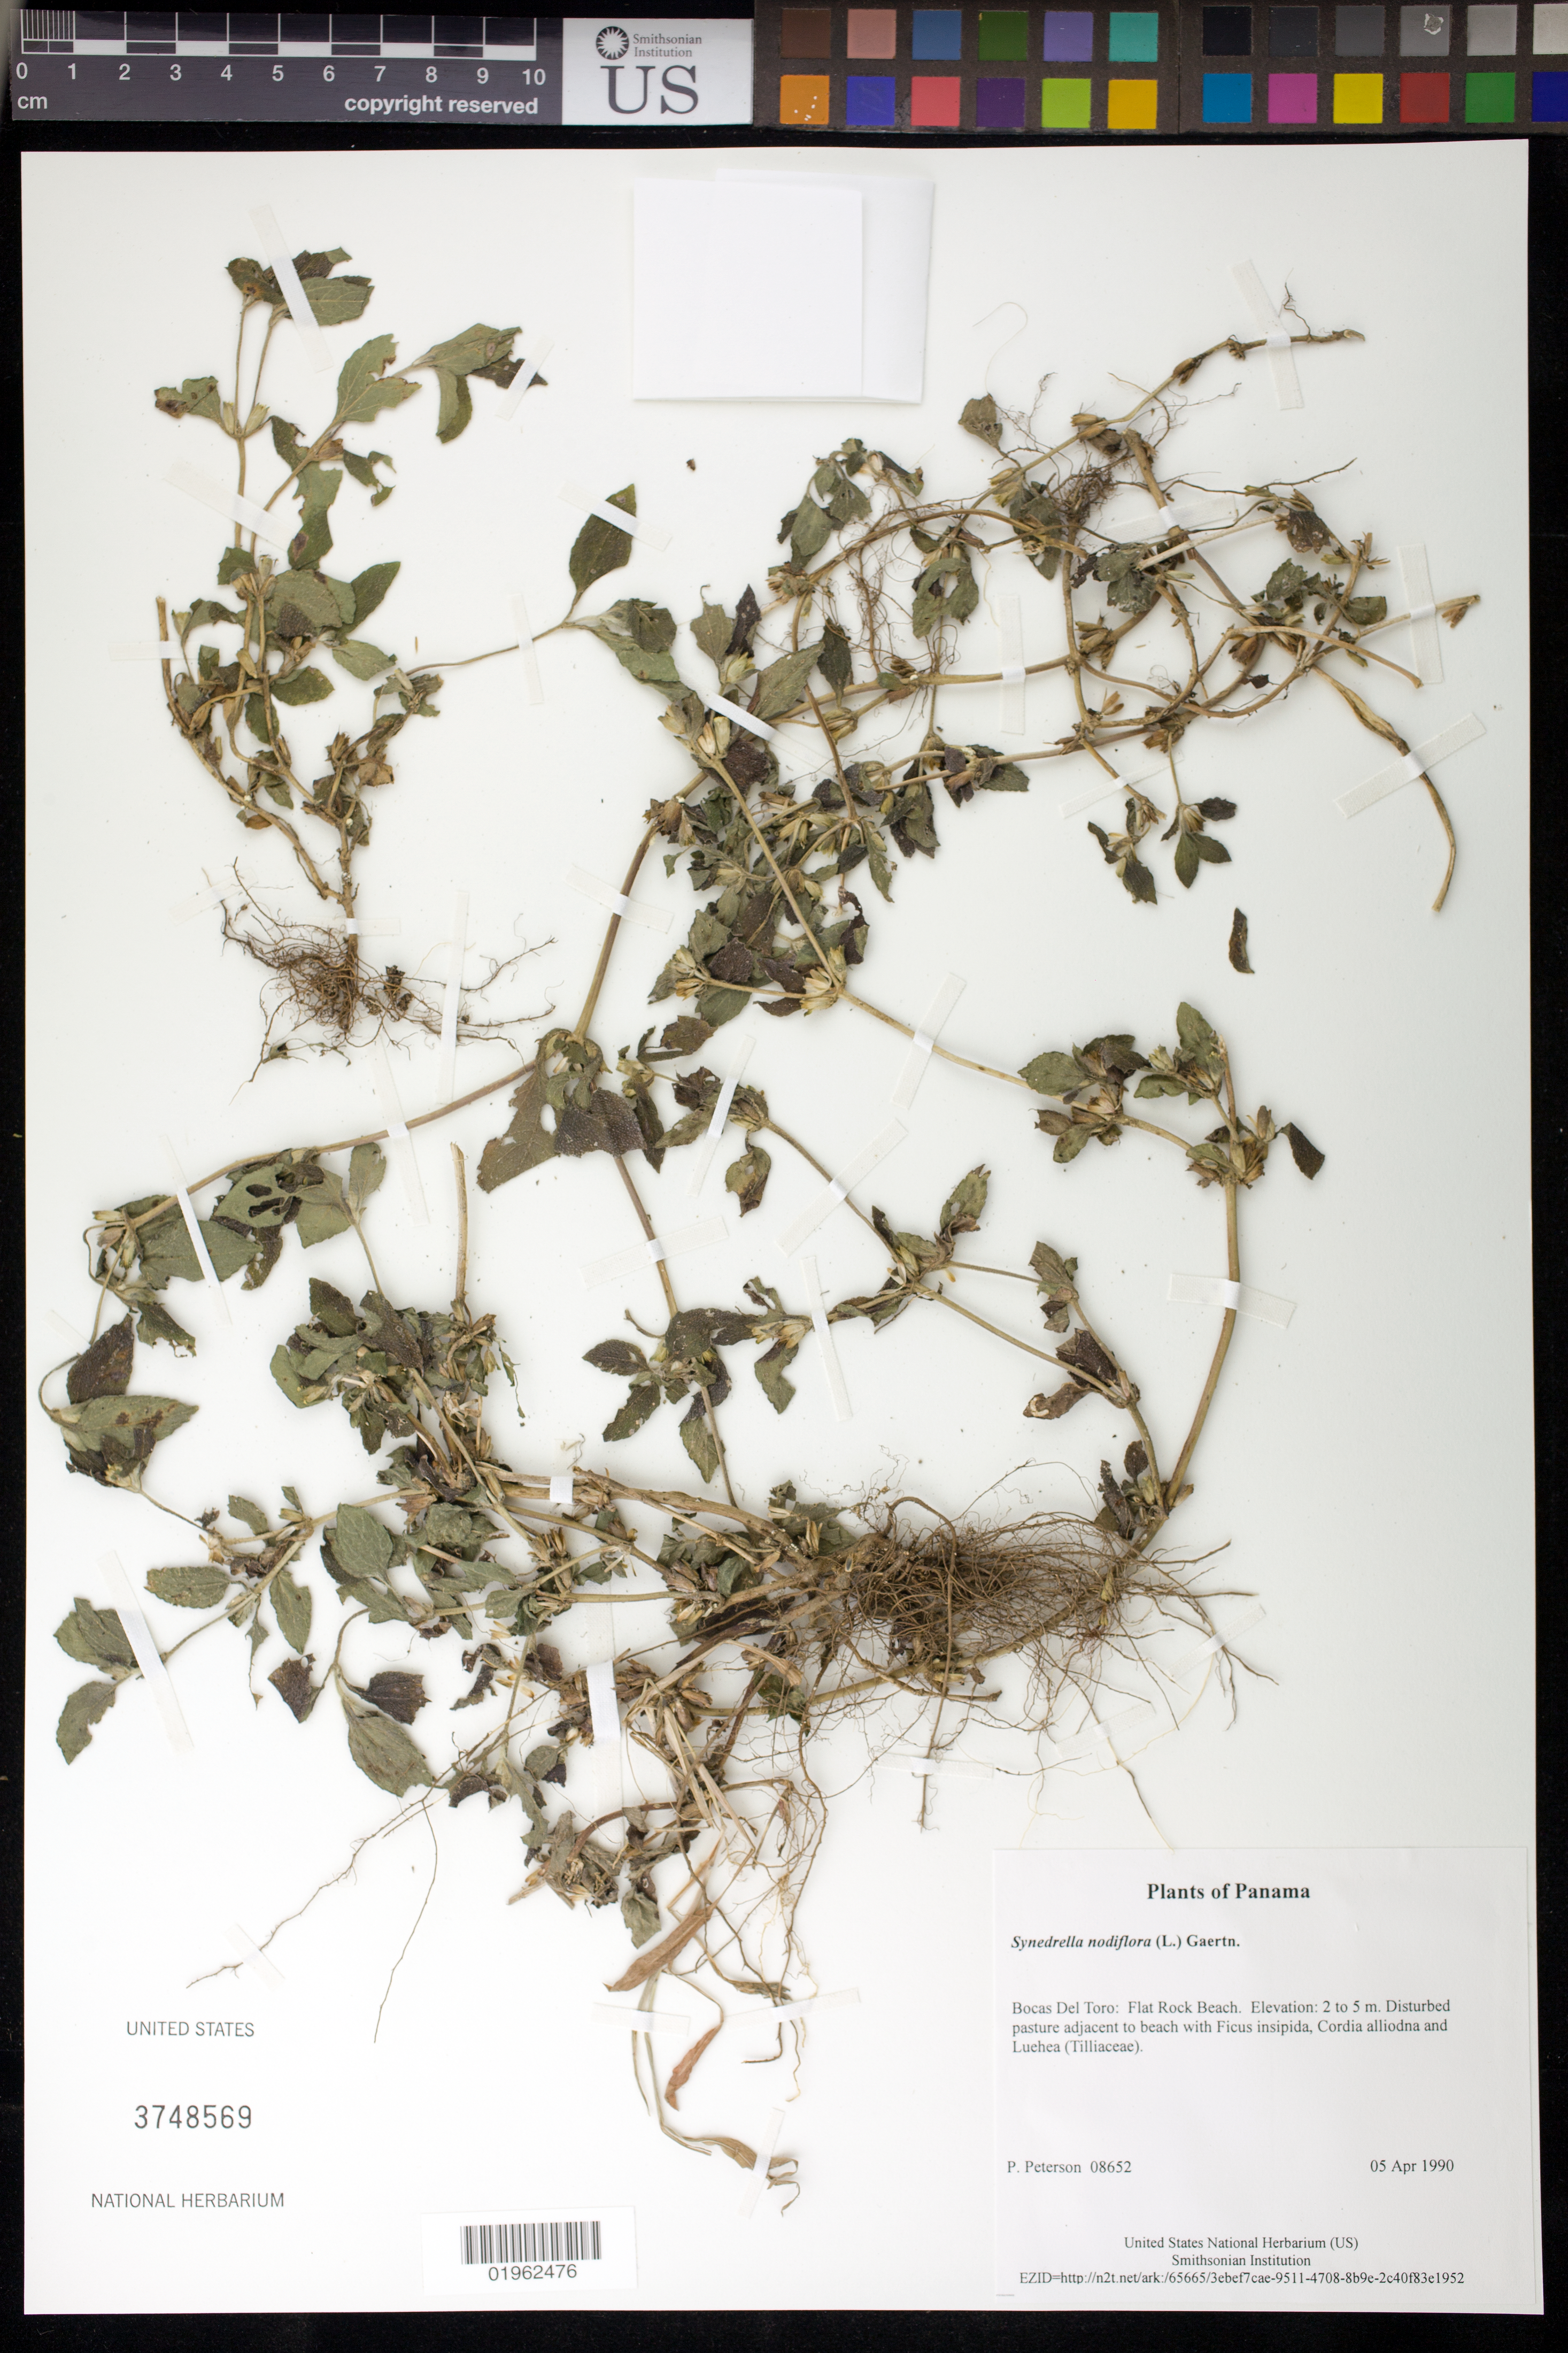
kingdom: Plantae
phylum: Tracheophyta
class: Magnoliopsida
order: Asterales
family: Asteraceae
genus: Synedrella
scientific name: Synedrella nodiflora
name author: (L.) Gaertn.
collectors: P. M. Peterson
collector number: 08652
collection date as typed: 05 Apr 1990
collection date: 1990-04-05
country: Panama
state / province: Bocas del Toro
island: Colón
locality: Flat Rock Beach.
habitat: Disturbed pasture adjacent to beach with Ficus insipida, Cordia alliodna and Luehea (Tilliaceae).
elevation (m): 2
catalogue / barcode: US 3748569